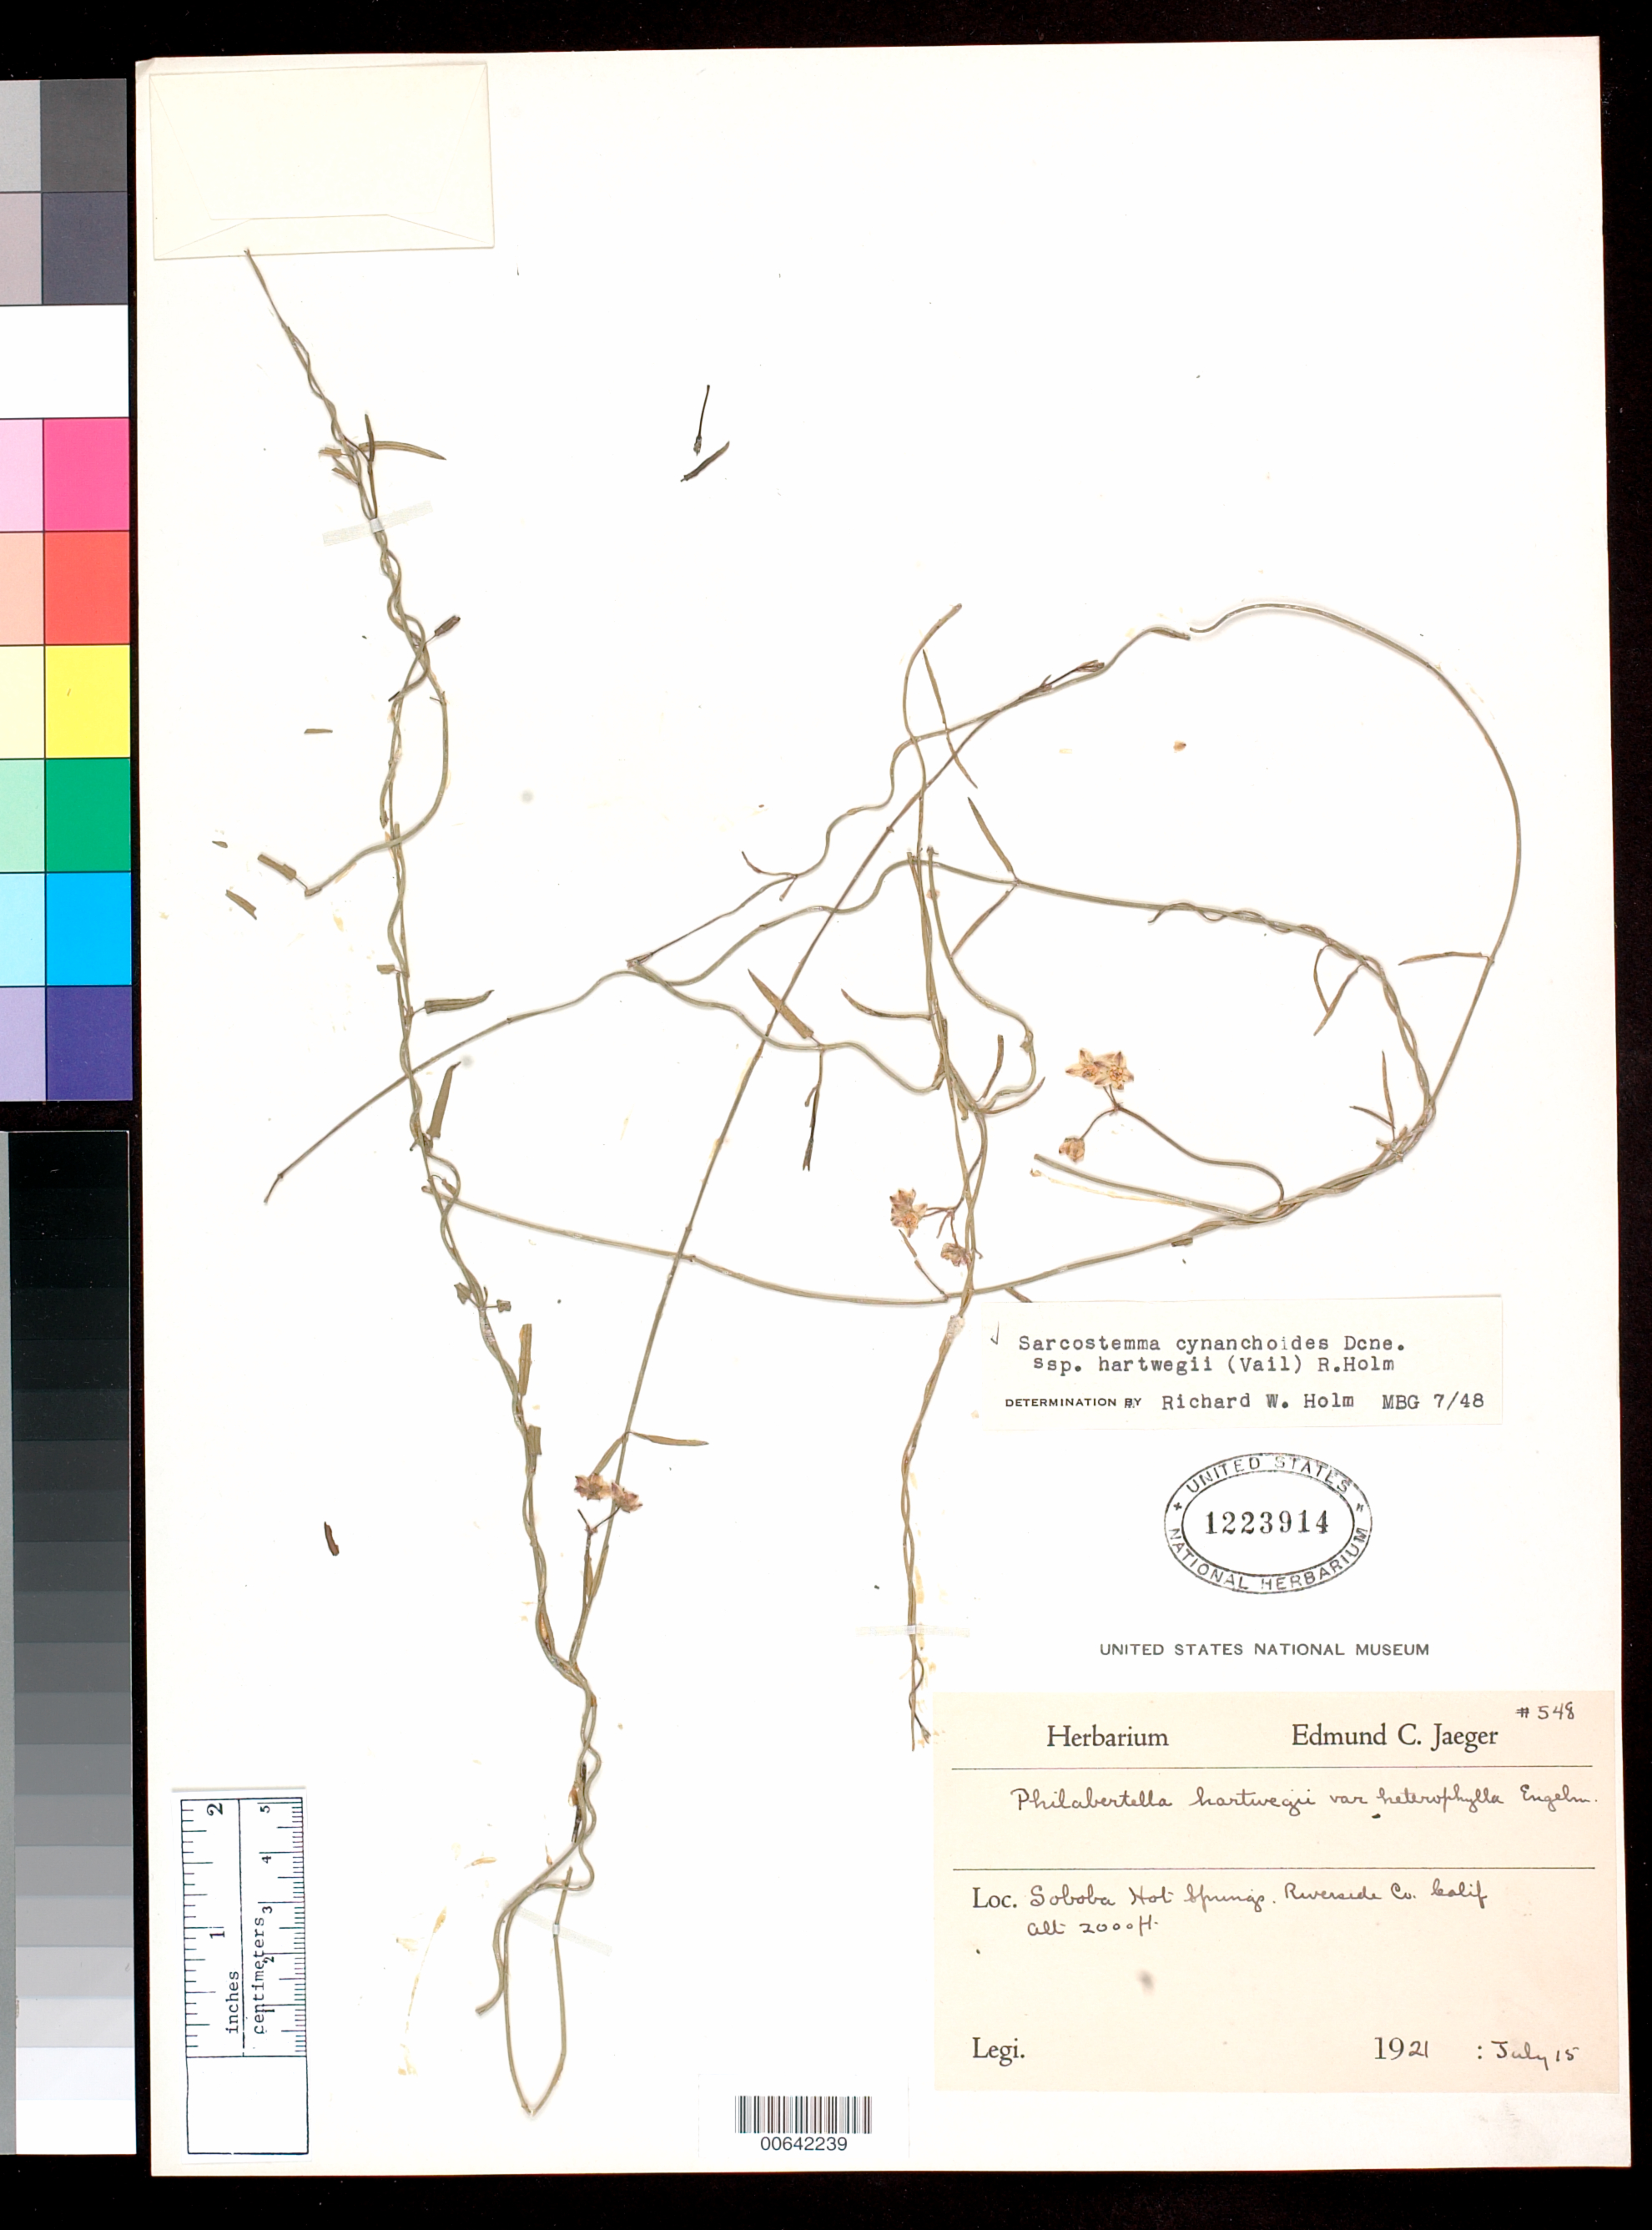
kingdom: Plantae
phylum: Tracheophyta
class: Magnoliopsida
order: Gentianales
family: Apocynaceae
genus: Sarcostemma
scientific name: Sarcostemma cynanchoides subsp. hartwegii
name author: Done.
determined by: Holm, R. W., (MO), Missouri Botanical Garden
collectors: E. Jaeger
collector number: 548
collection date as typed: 15 Jul 1921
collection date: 1921-07-15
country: United States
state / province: California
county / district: Riverside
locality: Soboba Hot Springs.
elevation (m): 610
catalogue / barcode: US 1223914